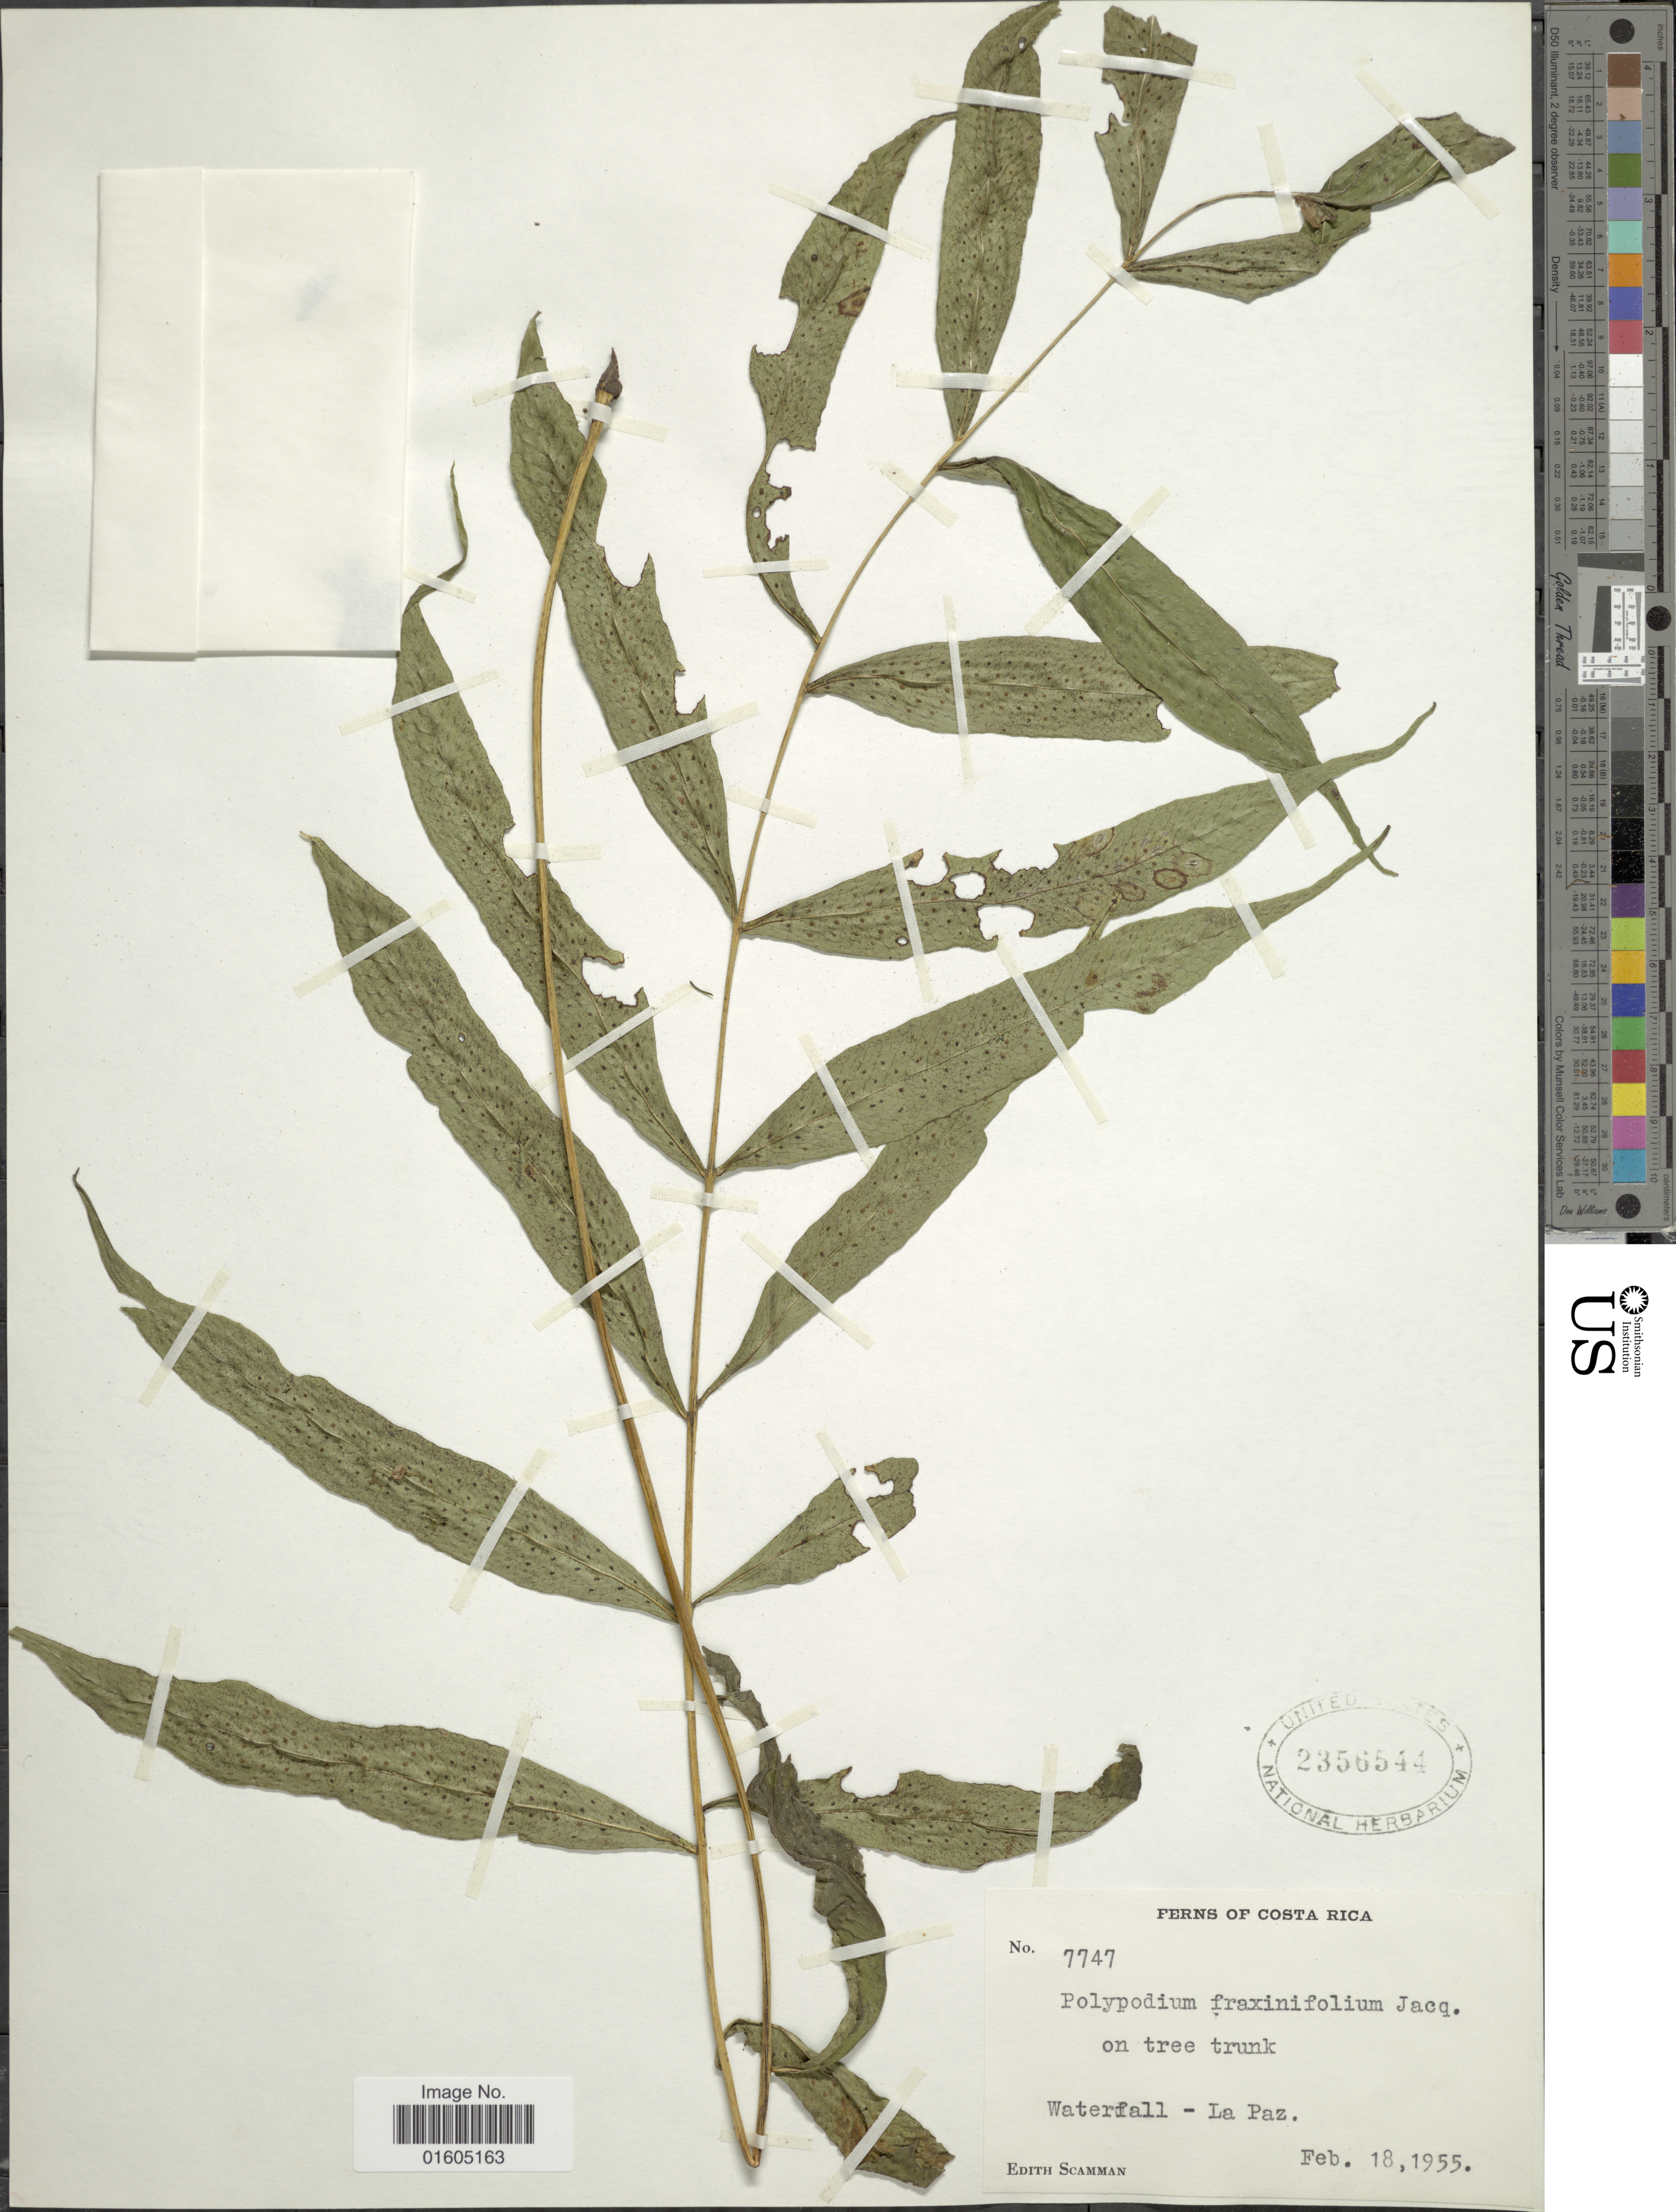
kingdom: Plantae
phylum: Tracheophyta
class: Polypodiopsida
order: Polypodiales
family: Polypodiaceae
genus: Serpocaulon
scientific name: Serpocaulon fraxinifolium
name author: (Jacq.) A.R. Sm.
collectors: E. Scamman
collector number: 7747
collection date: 1955-02-18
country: Costa Rica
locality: Costa Rica. Waterfall - La Paz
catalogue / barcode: US 2356544